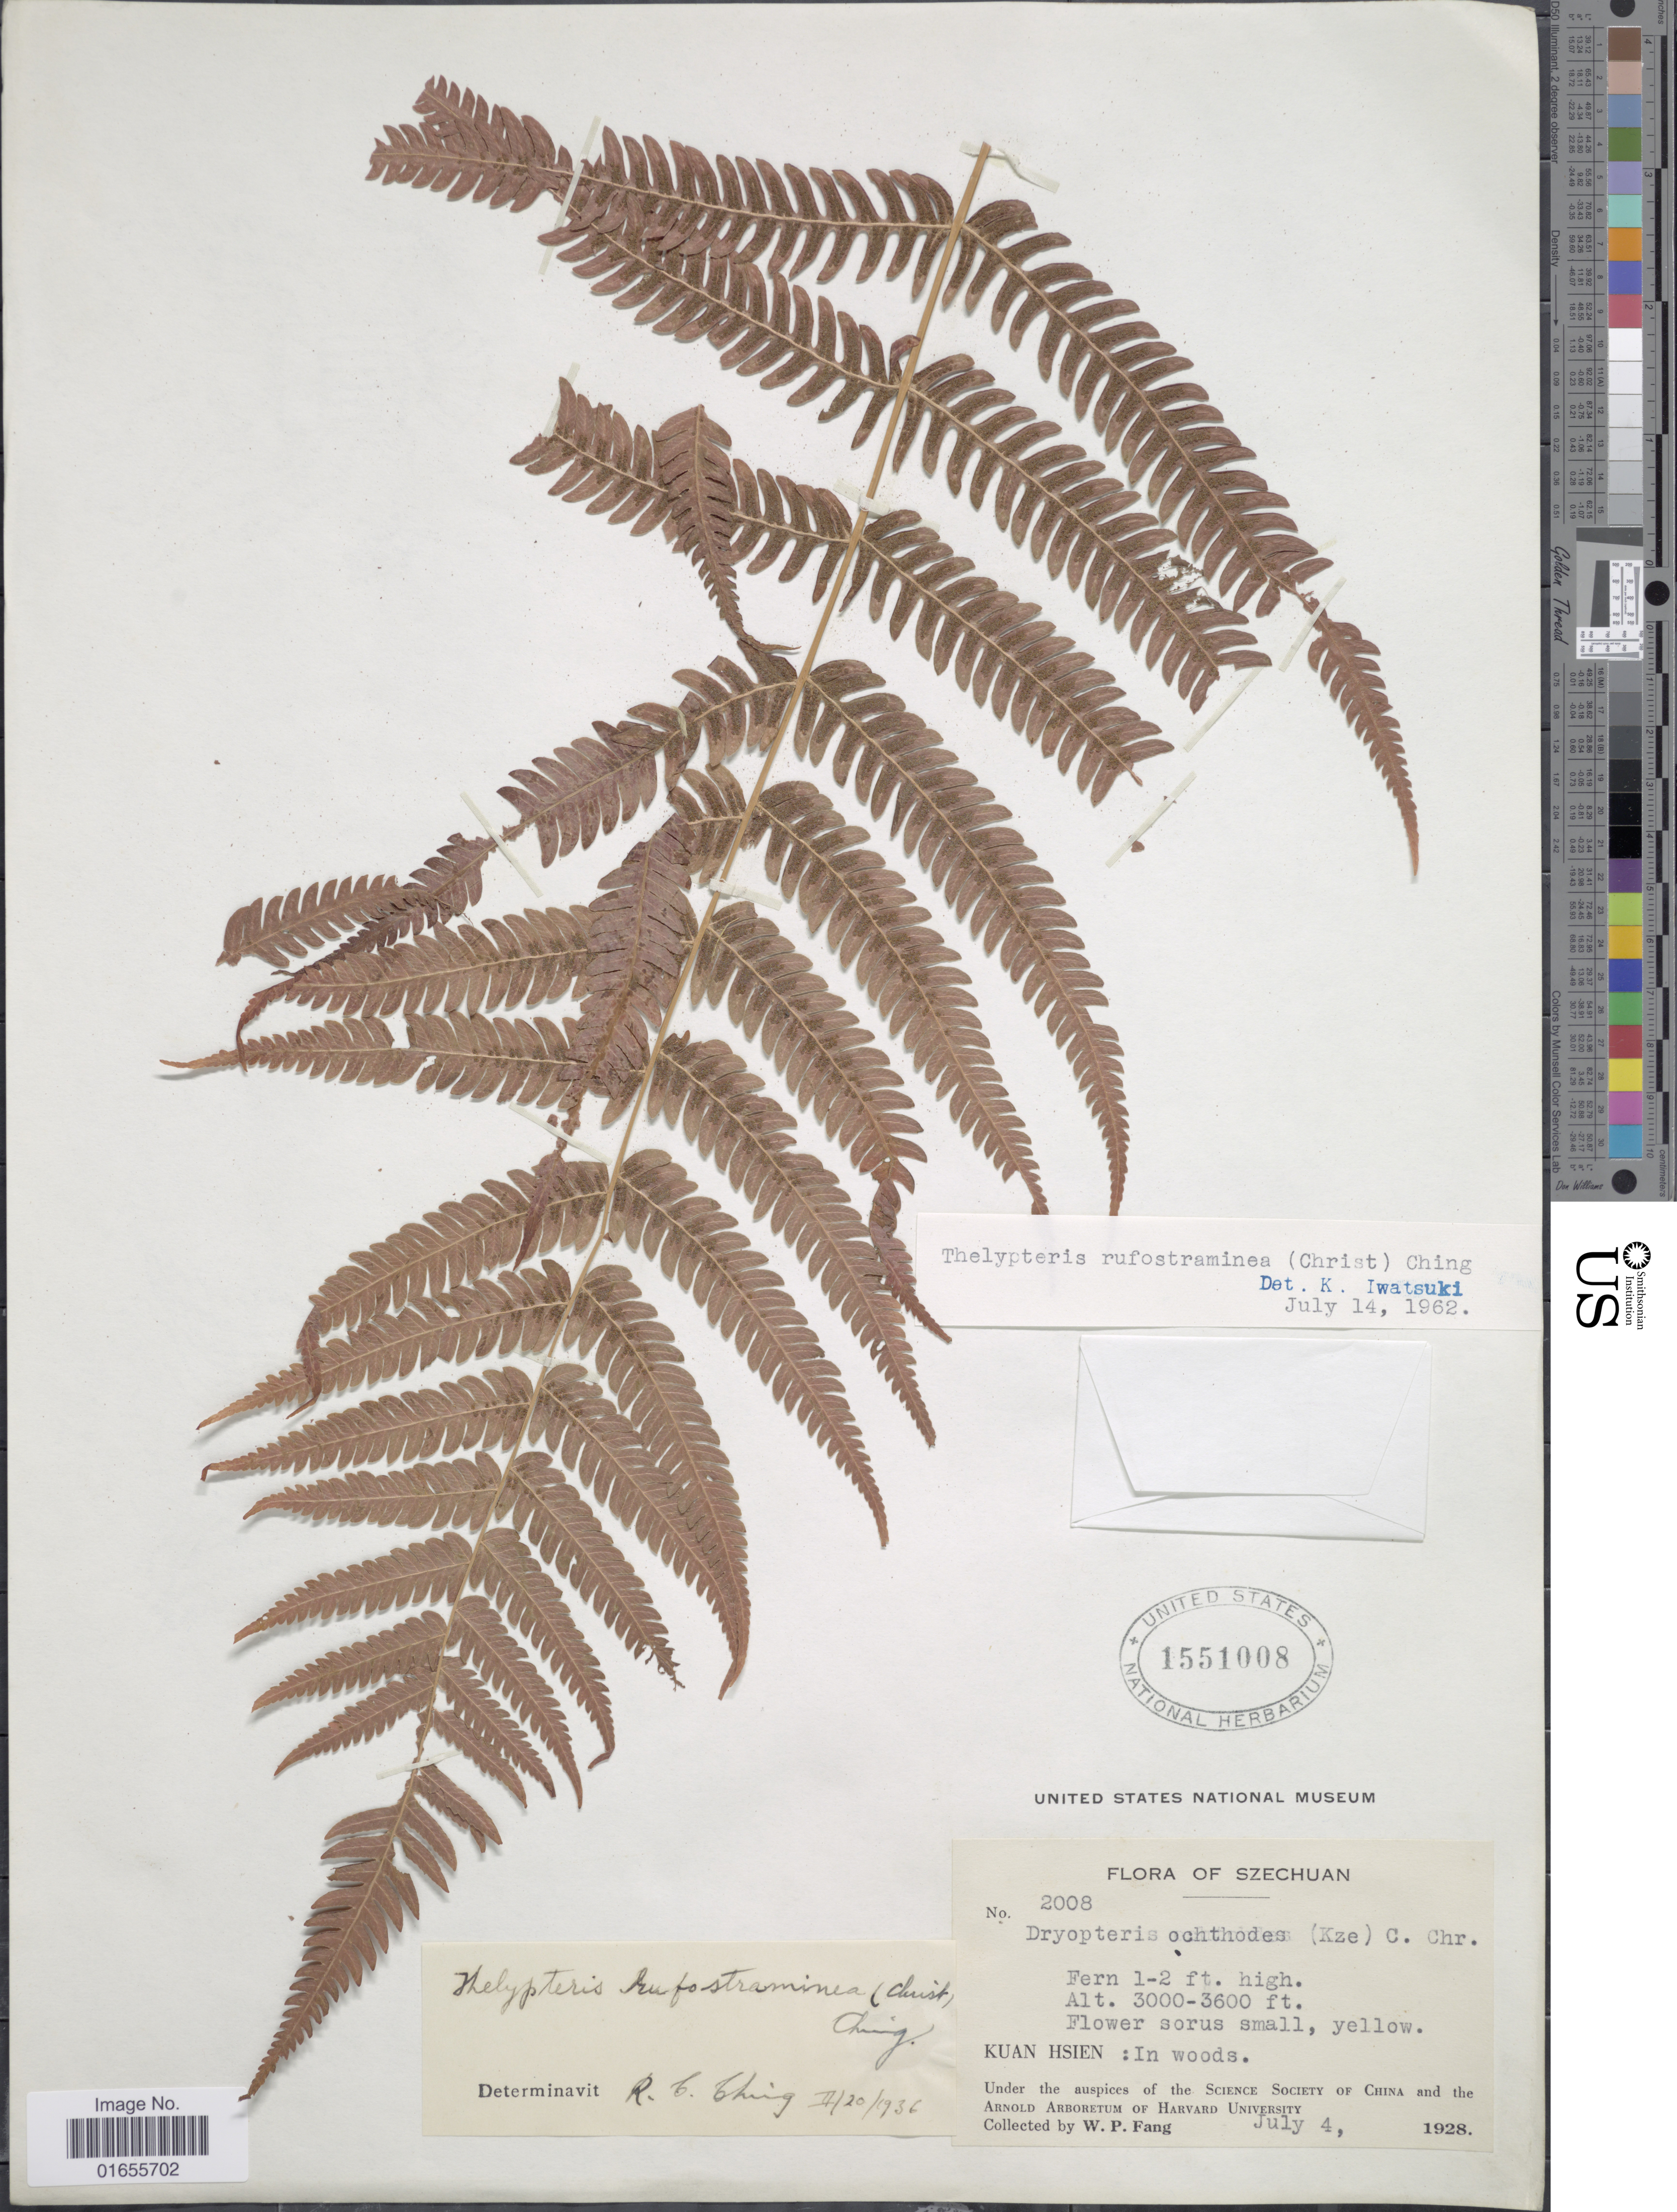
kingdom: Plantae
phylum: Tracheophyta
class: Polypodiopsida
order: Polypodiales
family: Thelypteridaceae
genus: Glaphyropteridopsis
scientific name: Glaphyropteridopsis rufostraminea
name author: (Christ) Ching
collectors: W. P. Fang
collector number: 2008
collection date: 1928-07-04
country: China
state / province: Sichuan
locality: Szechuan, Kuan Hsien: In woods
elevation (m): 914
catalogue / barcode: US 1551008